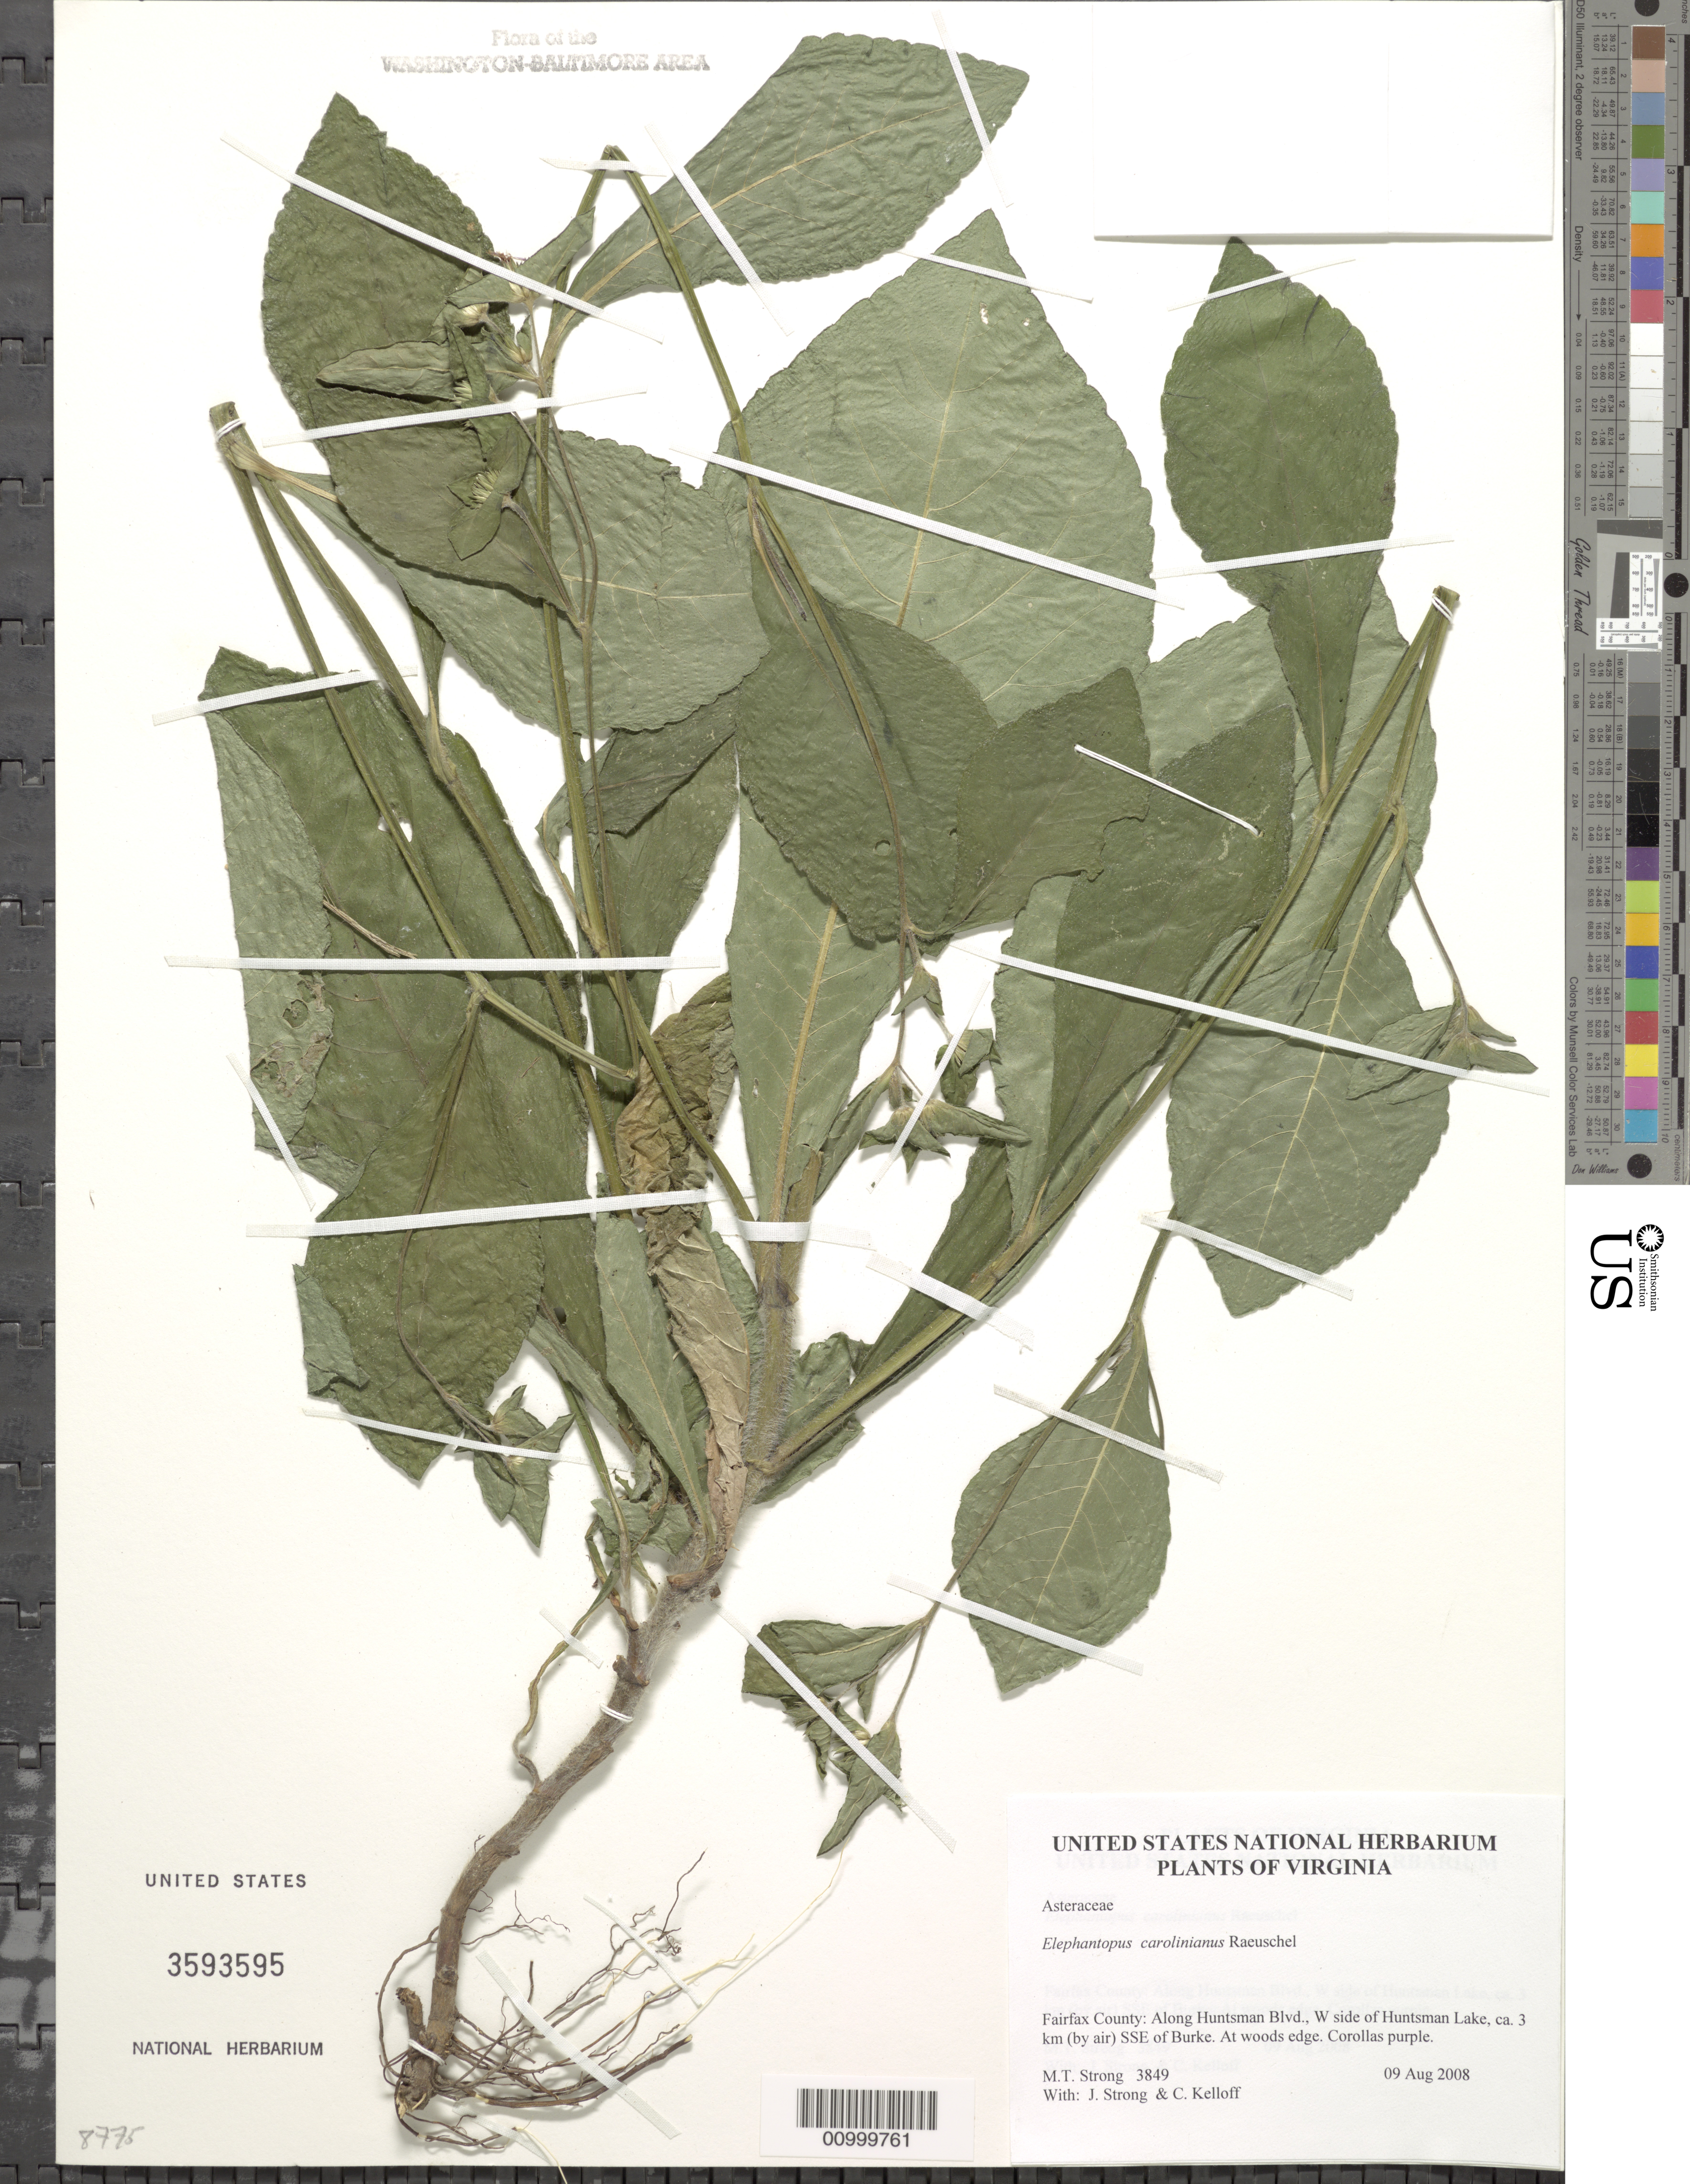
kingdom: Plantae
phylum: Tracheophyta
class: Magnoliopsida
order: Asterales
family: Asteraceae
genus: Elephantopus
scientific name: Elephantopus carolinianus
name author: Raeusch.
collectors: M. T. Strong, J. L. Strong & C. L. Kelloff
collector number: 3849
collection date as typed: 09 Aug 2008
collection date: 2008-08-09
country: United States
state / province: Virginia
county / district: Fairfax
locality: Along Huntsman Blvd., W side of Huntsman Lake, ca. 3 km (by air) SSE of Burke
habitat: at woods edge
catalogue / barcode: US 3593595